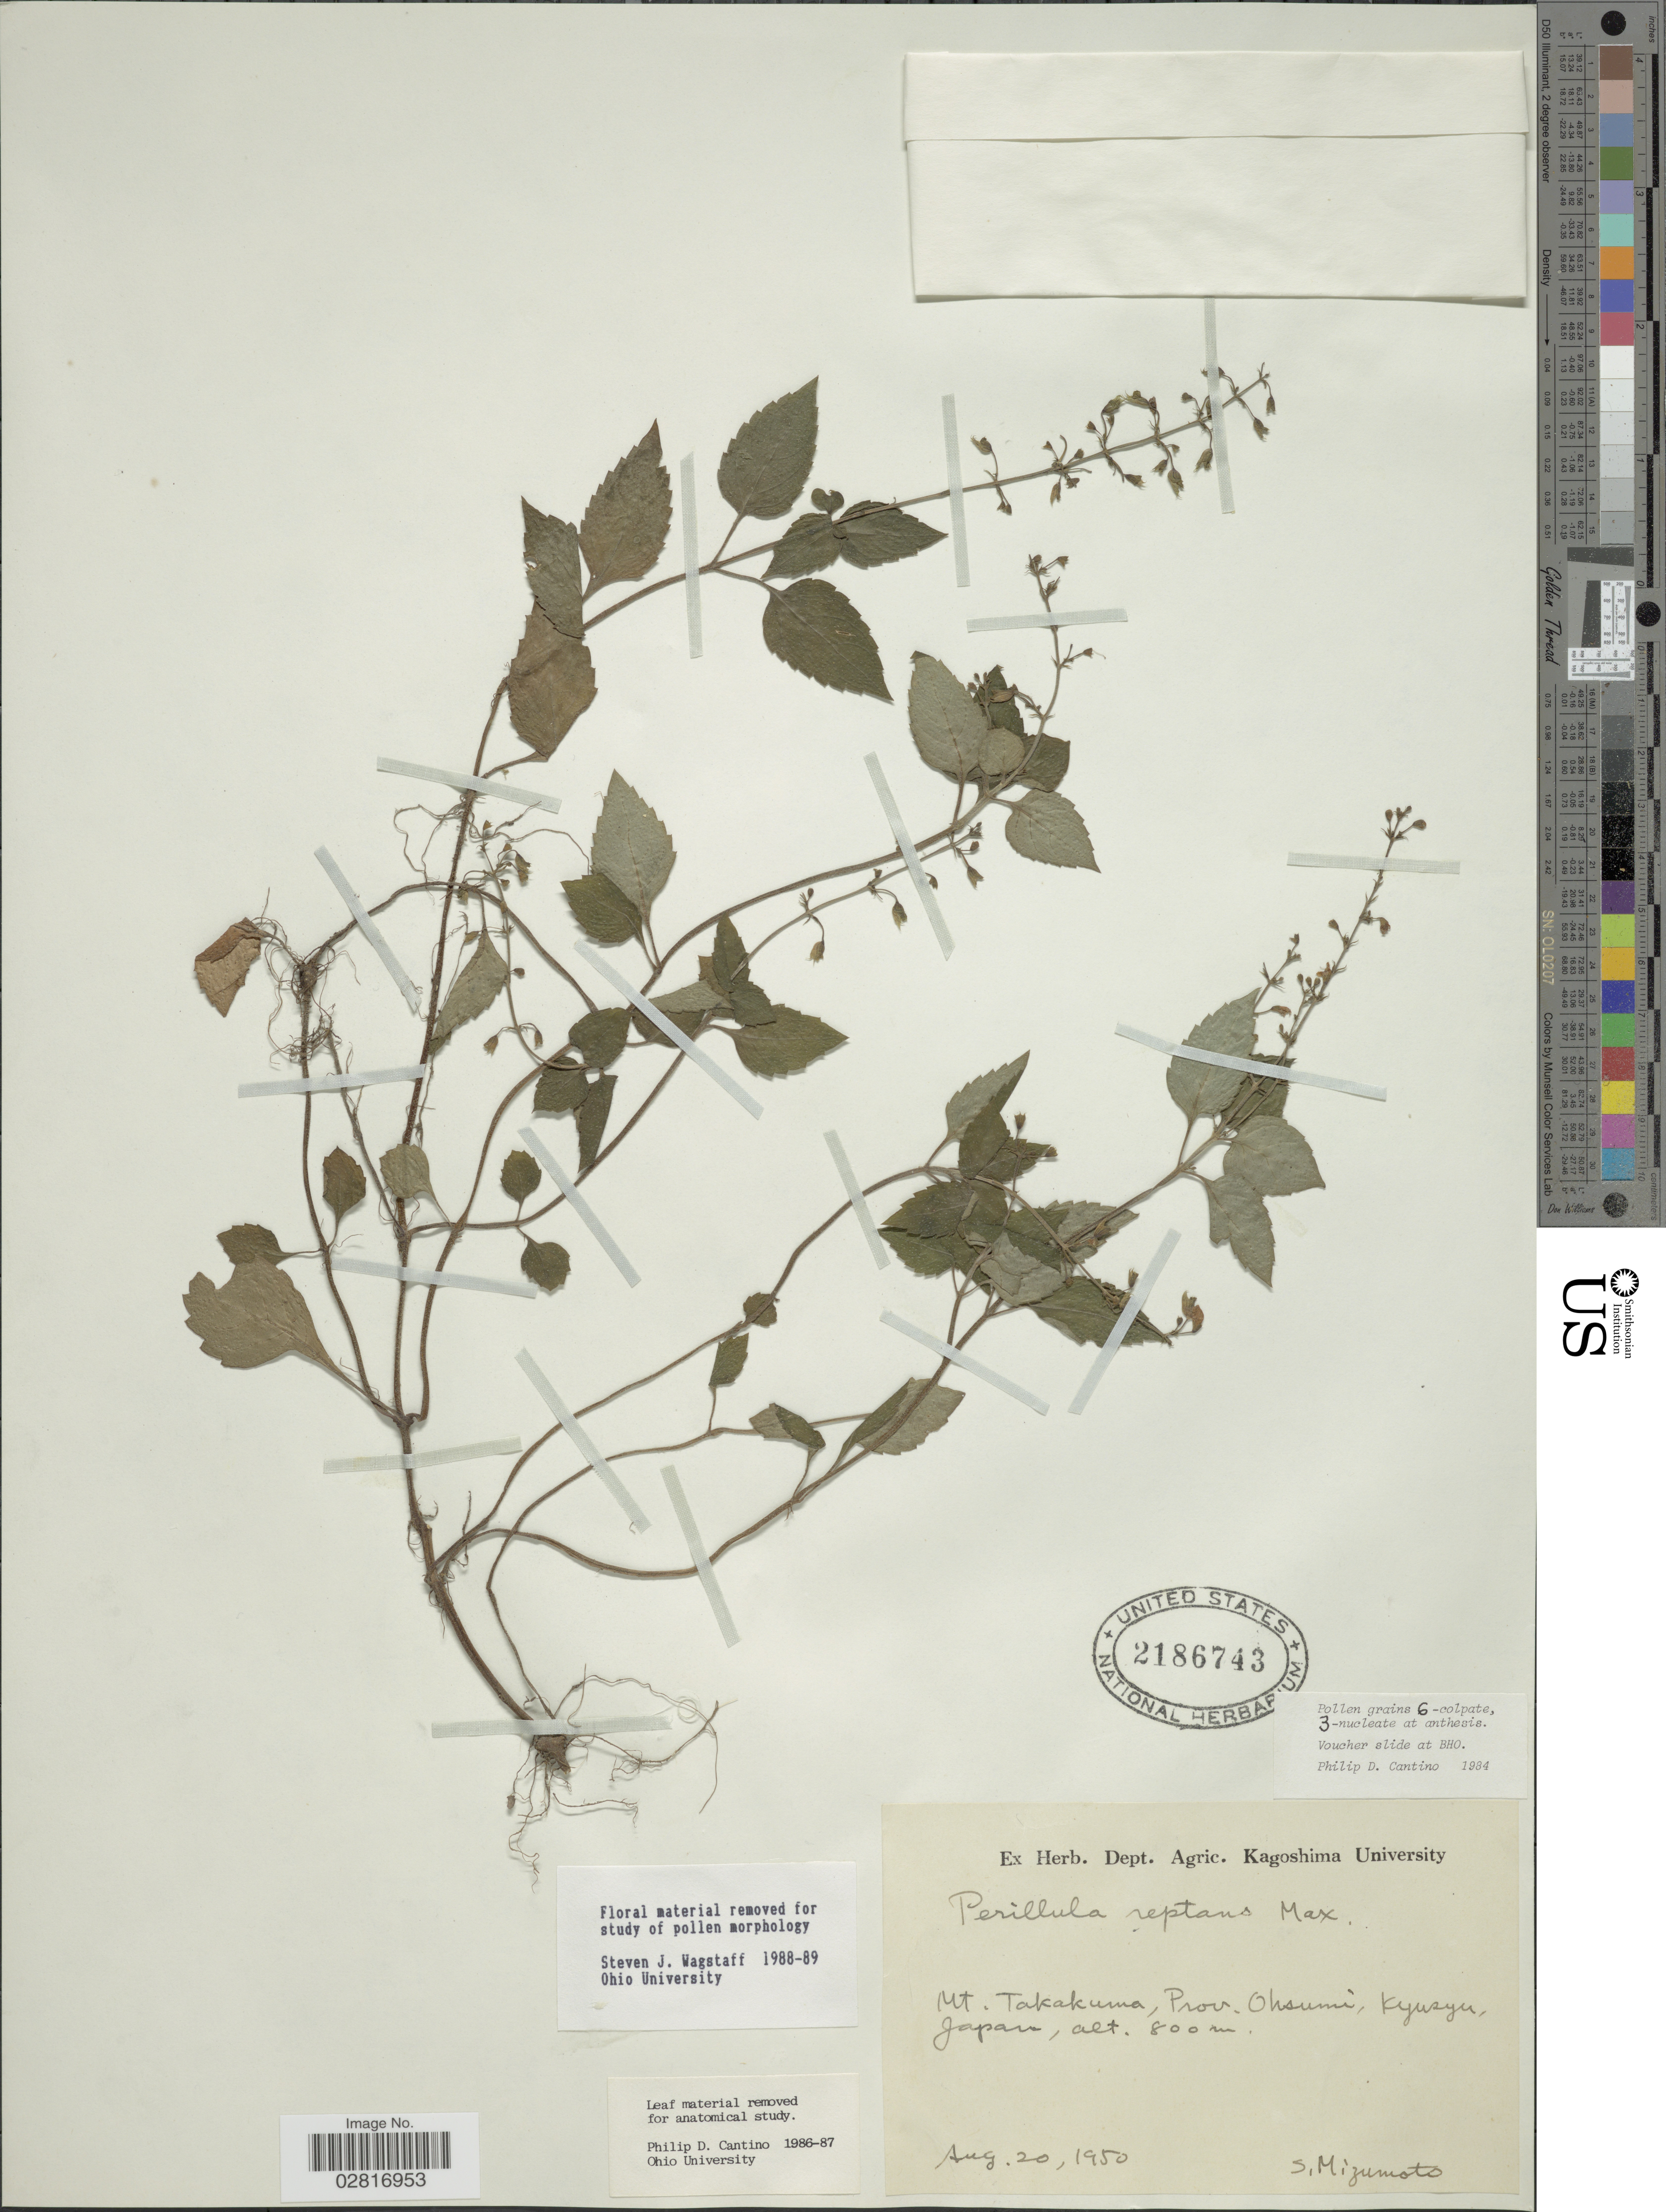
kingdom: Plantae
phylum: Tracheophyta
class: Magnoliopsida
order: Lamiales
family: Lamiaceae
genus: Perillula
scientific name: Perillula reptans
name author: Maxim.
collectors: S. Mizumoto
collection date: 1950-08-20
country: Japan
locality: Mt. Takakuma, Prov. Ohsumi, Kyuzyu.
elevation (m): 800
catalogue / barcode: US 2186743